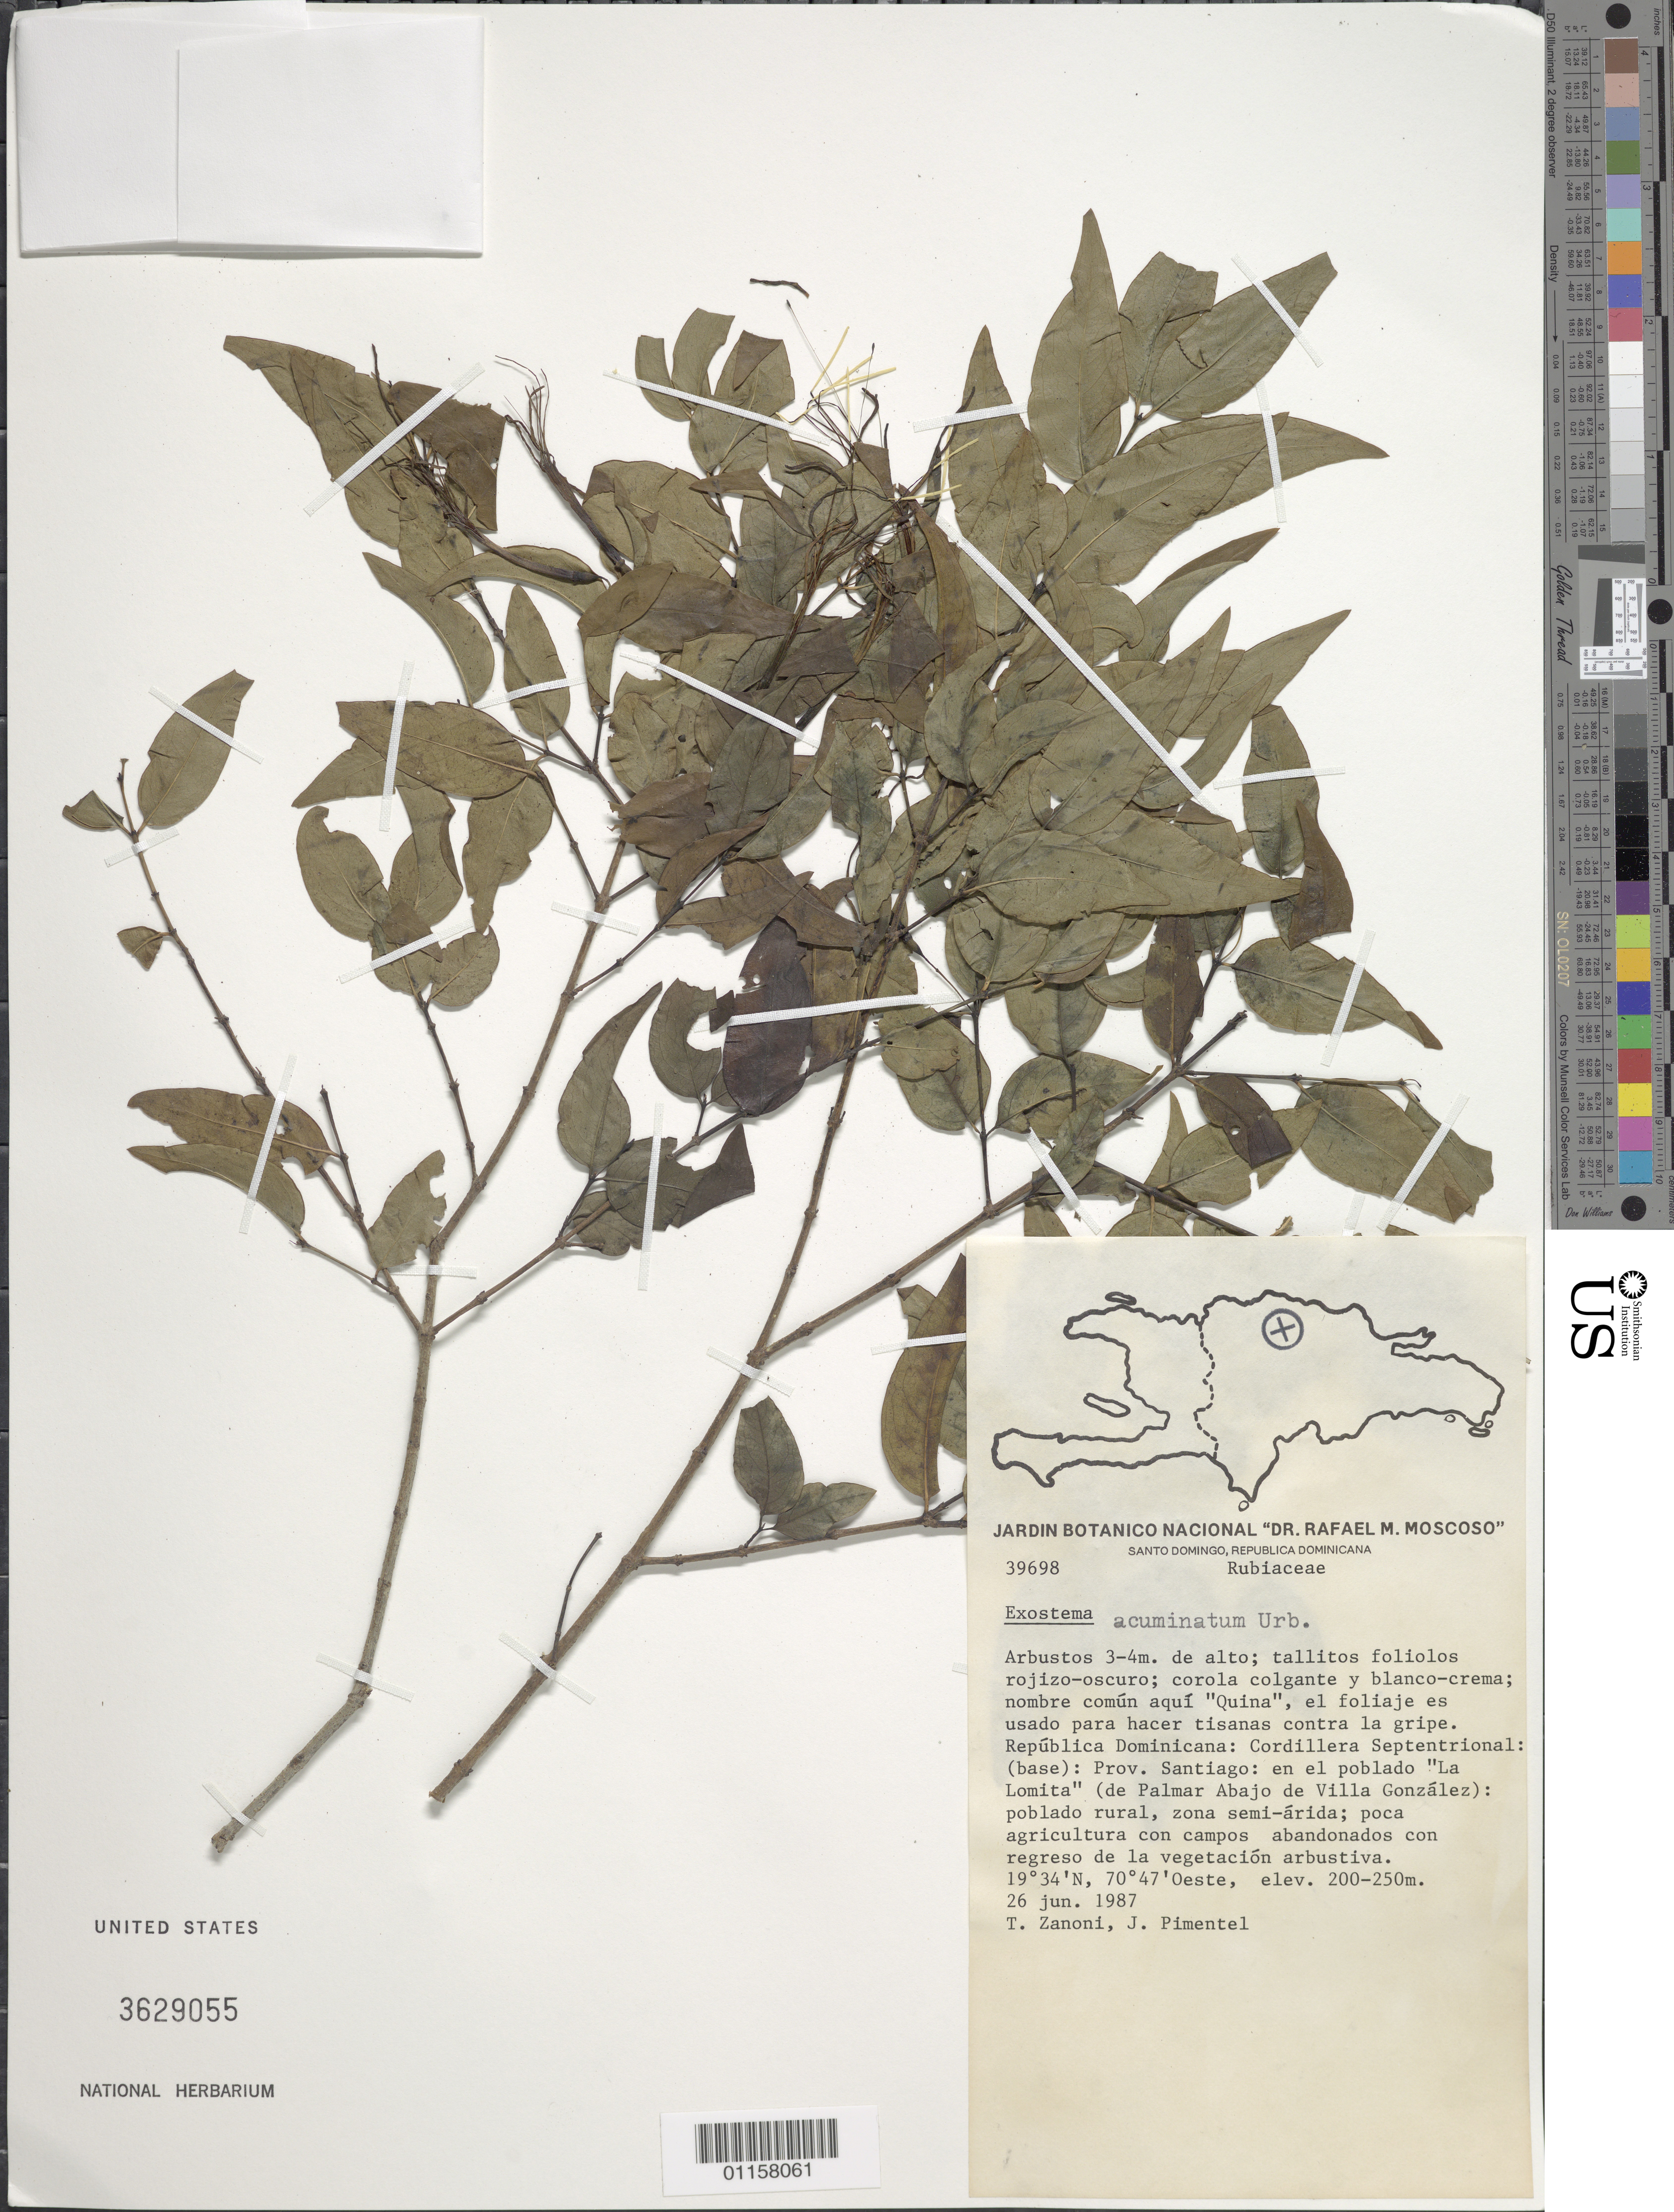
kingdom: Plantae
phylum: Tracheophyta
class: Magnoliopsida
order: Gentianales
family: Rubiaceae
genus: Exostema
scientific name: Exostema acuminatum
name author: Urb.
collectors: T. A. Zanoni & J. Pimentel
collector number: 39698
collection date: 1987-06-26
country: Dominican Republic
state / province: Santiago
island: Hispaniola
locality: Cordillera Septentrional (base); en el poblado "La Lomita" (de Palmar Abajo de Villa González).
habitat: Poblado rural, zona semi-árida; poca agricultura con campos abandonados con regreso de la vegetación arbustiva. El foliaje es usado para hacer tisanas contra la gripe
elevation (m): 200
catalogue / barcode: US 3629055